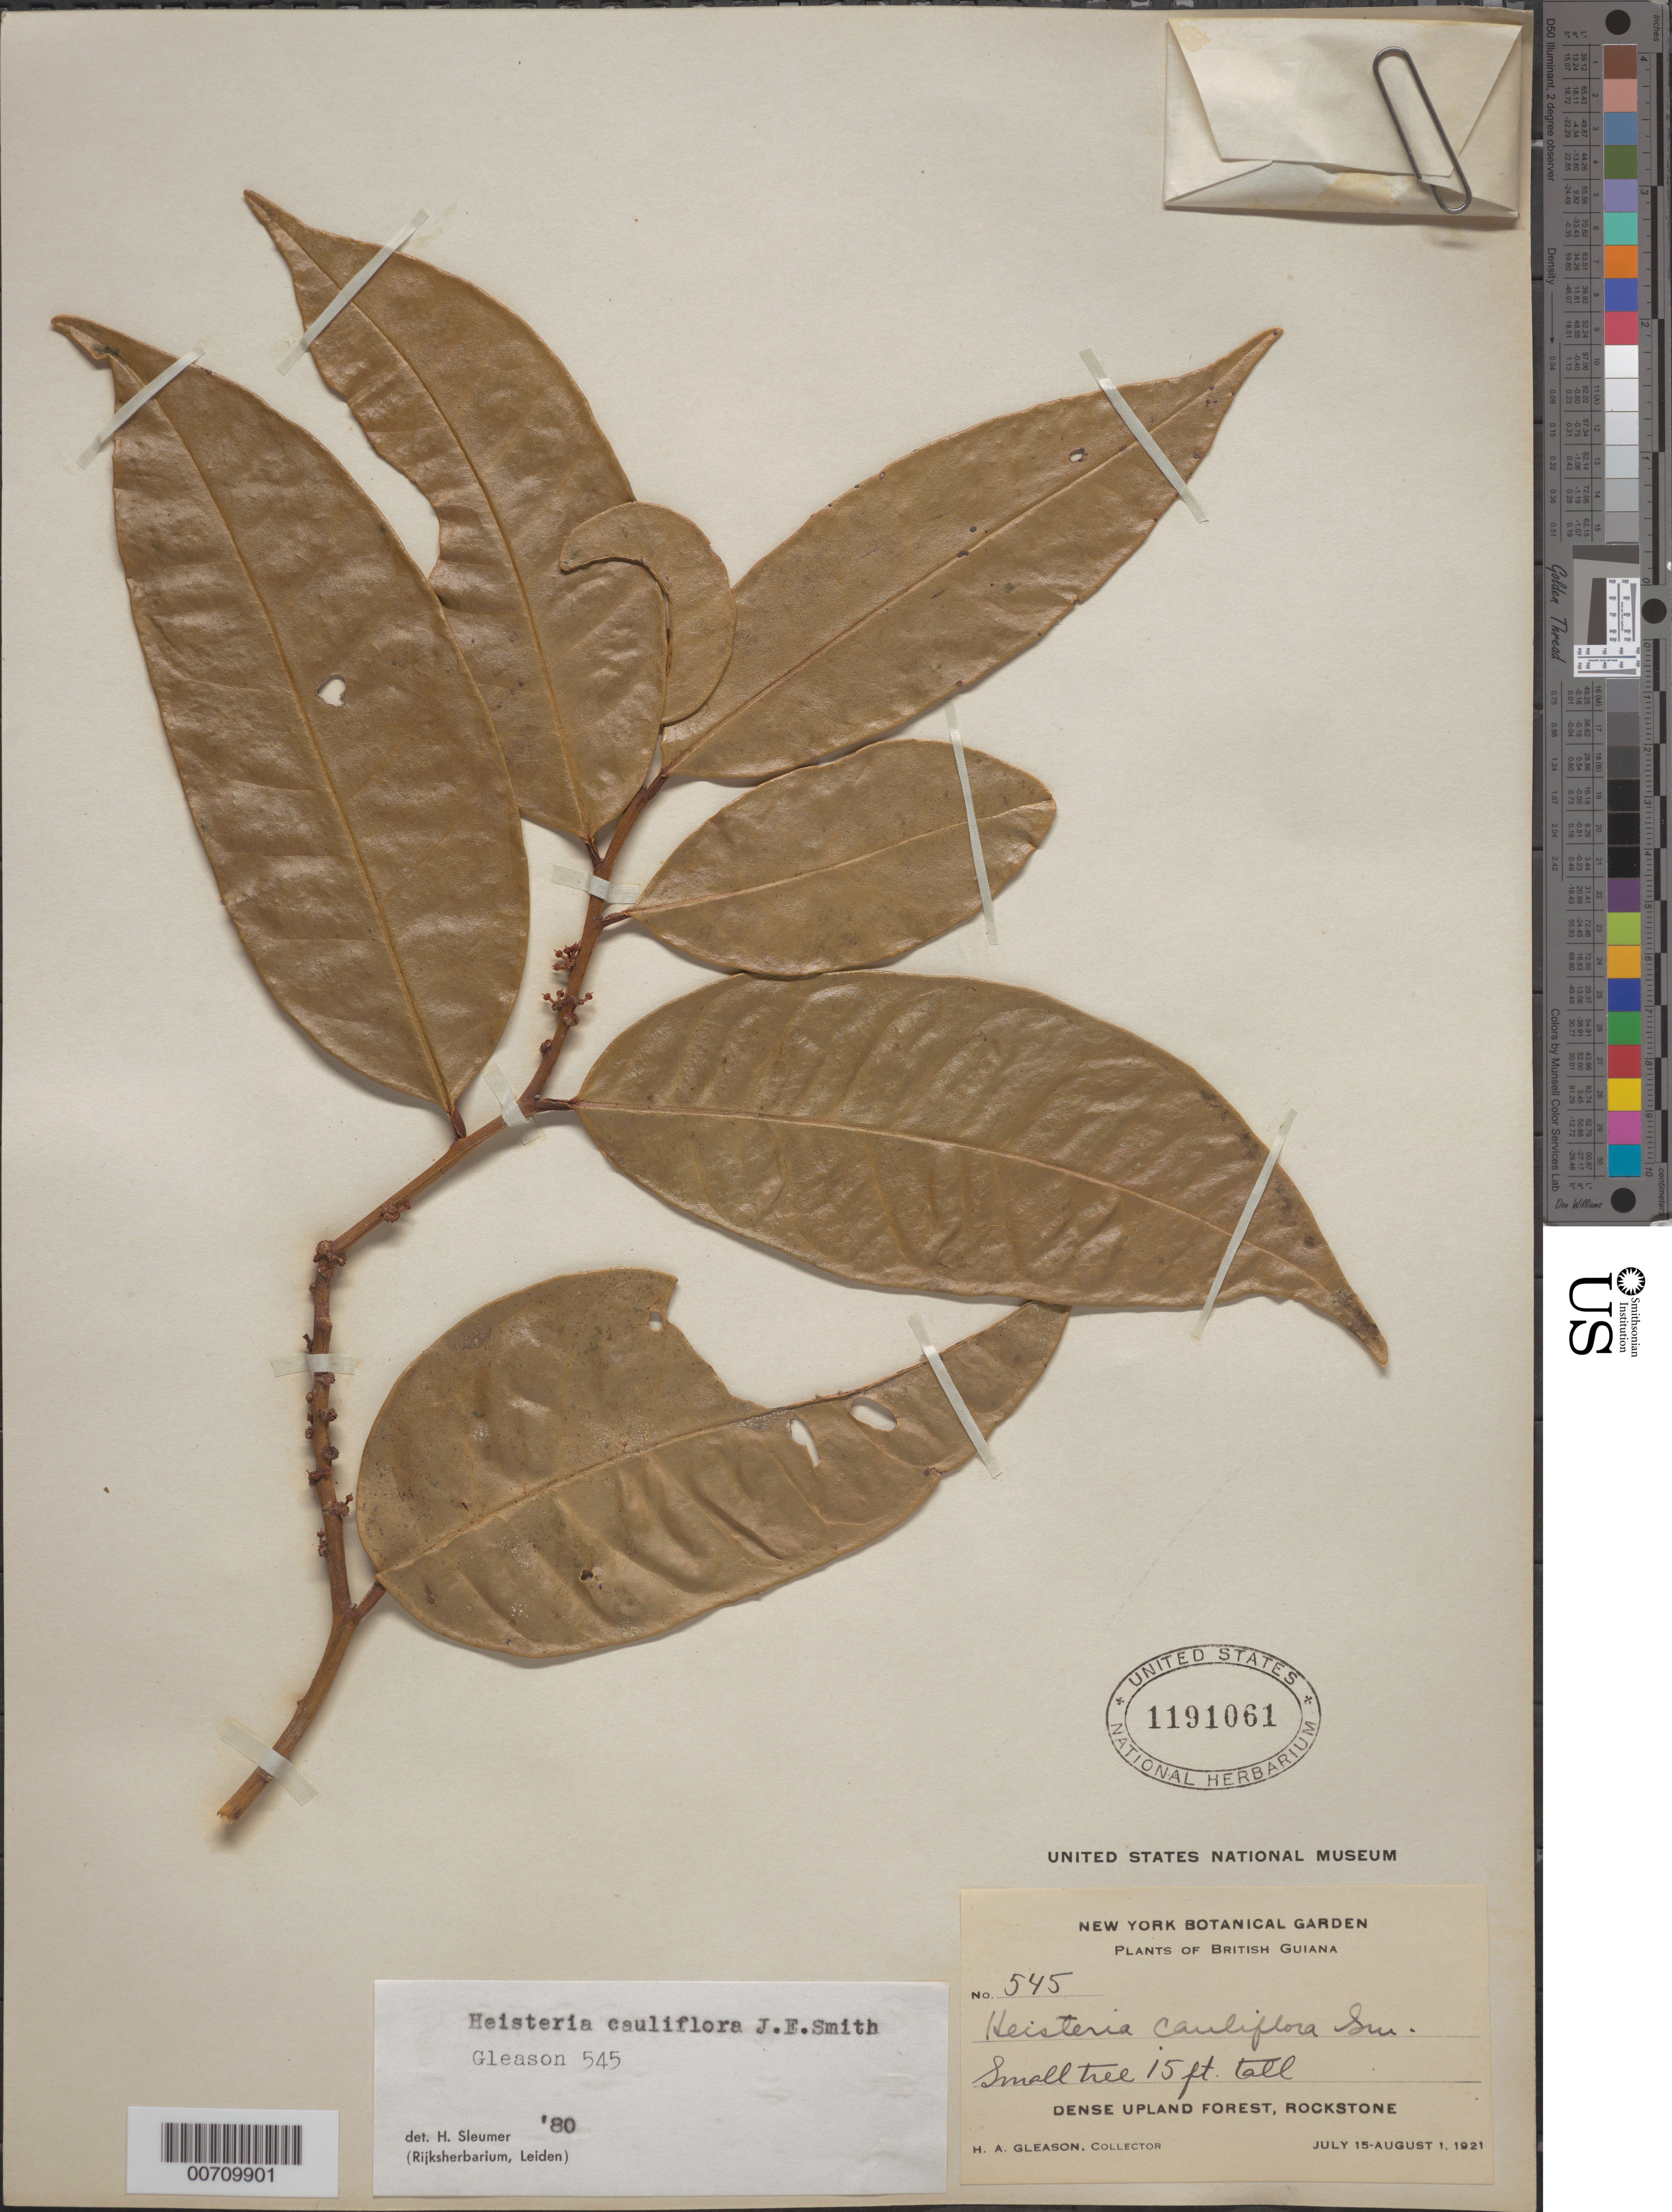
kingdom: Plantae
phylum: Tracheophyta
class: Magnoliopsida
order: Santalales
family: Erythropalaceae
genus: Heisteria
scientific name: Heisteria cauliflora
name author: Sm.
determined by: Sleumer, H. O.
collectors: H. A. Gleason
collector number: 545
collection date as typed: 15-Jul-21 to 1-Aug-21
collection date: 1921-07-15/1921-08-01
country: Guyana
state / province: U. Demerara-Berbice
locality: Rockstone, in and about the village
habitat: Dense upland forest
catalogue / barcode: US 1191061